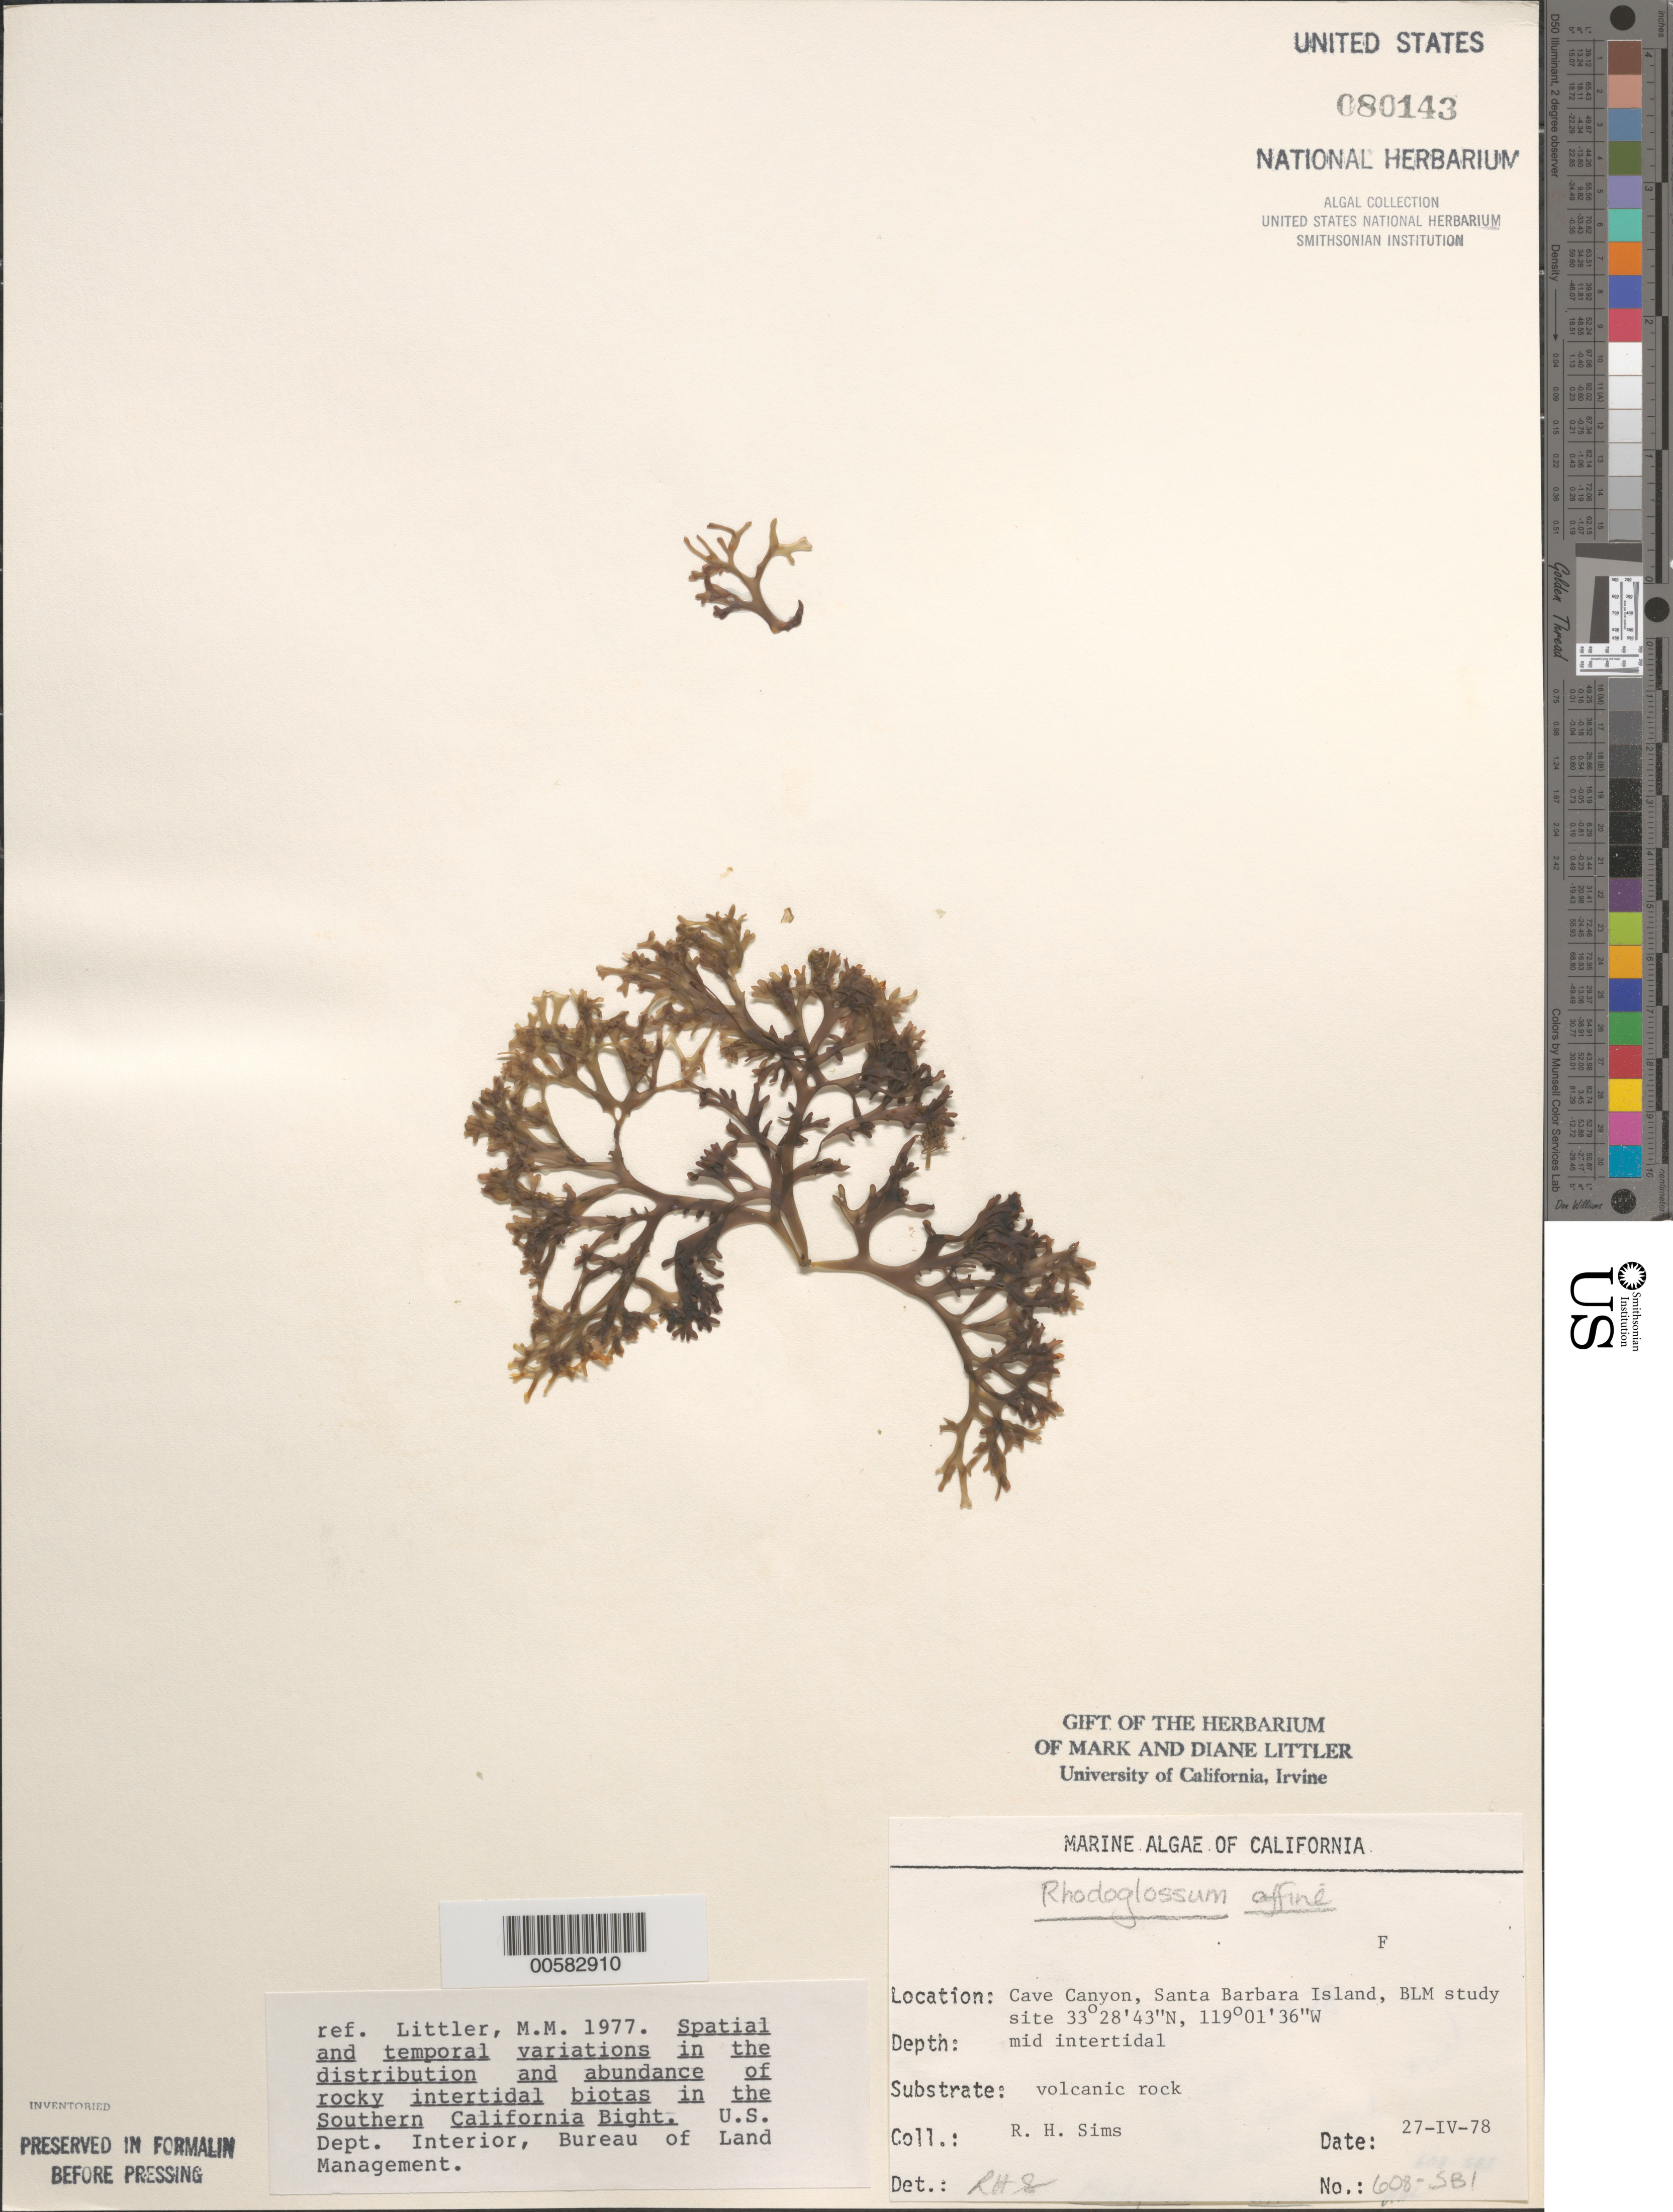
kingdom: Plantae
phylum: Rhodophyta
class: Florideophyceae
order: Gigartinales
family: Gigartinaceae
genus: Mazzaella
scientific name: Mazzaella affinis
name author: (Harvey) Fredericq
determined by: Algae name updating Project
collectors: R. H. Sims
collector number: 608-SBI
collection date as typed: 27 Apr 1978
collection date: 1978-04-27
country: United States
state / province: California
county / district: Santa Barbara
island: Santa Barbara Island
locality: Cave Canyon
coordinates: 33 28' 43" N, 119 01' 36" W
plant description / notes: BLM-SOCALBIGHT Rocky Intertidal Survey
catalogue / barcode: US 80143